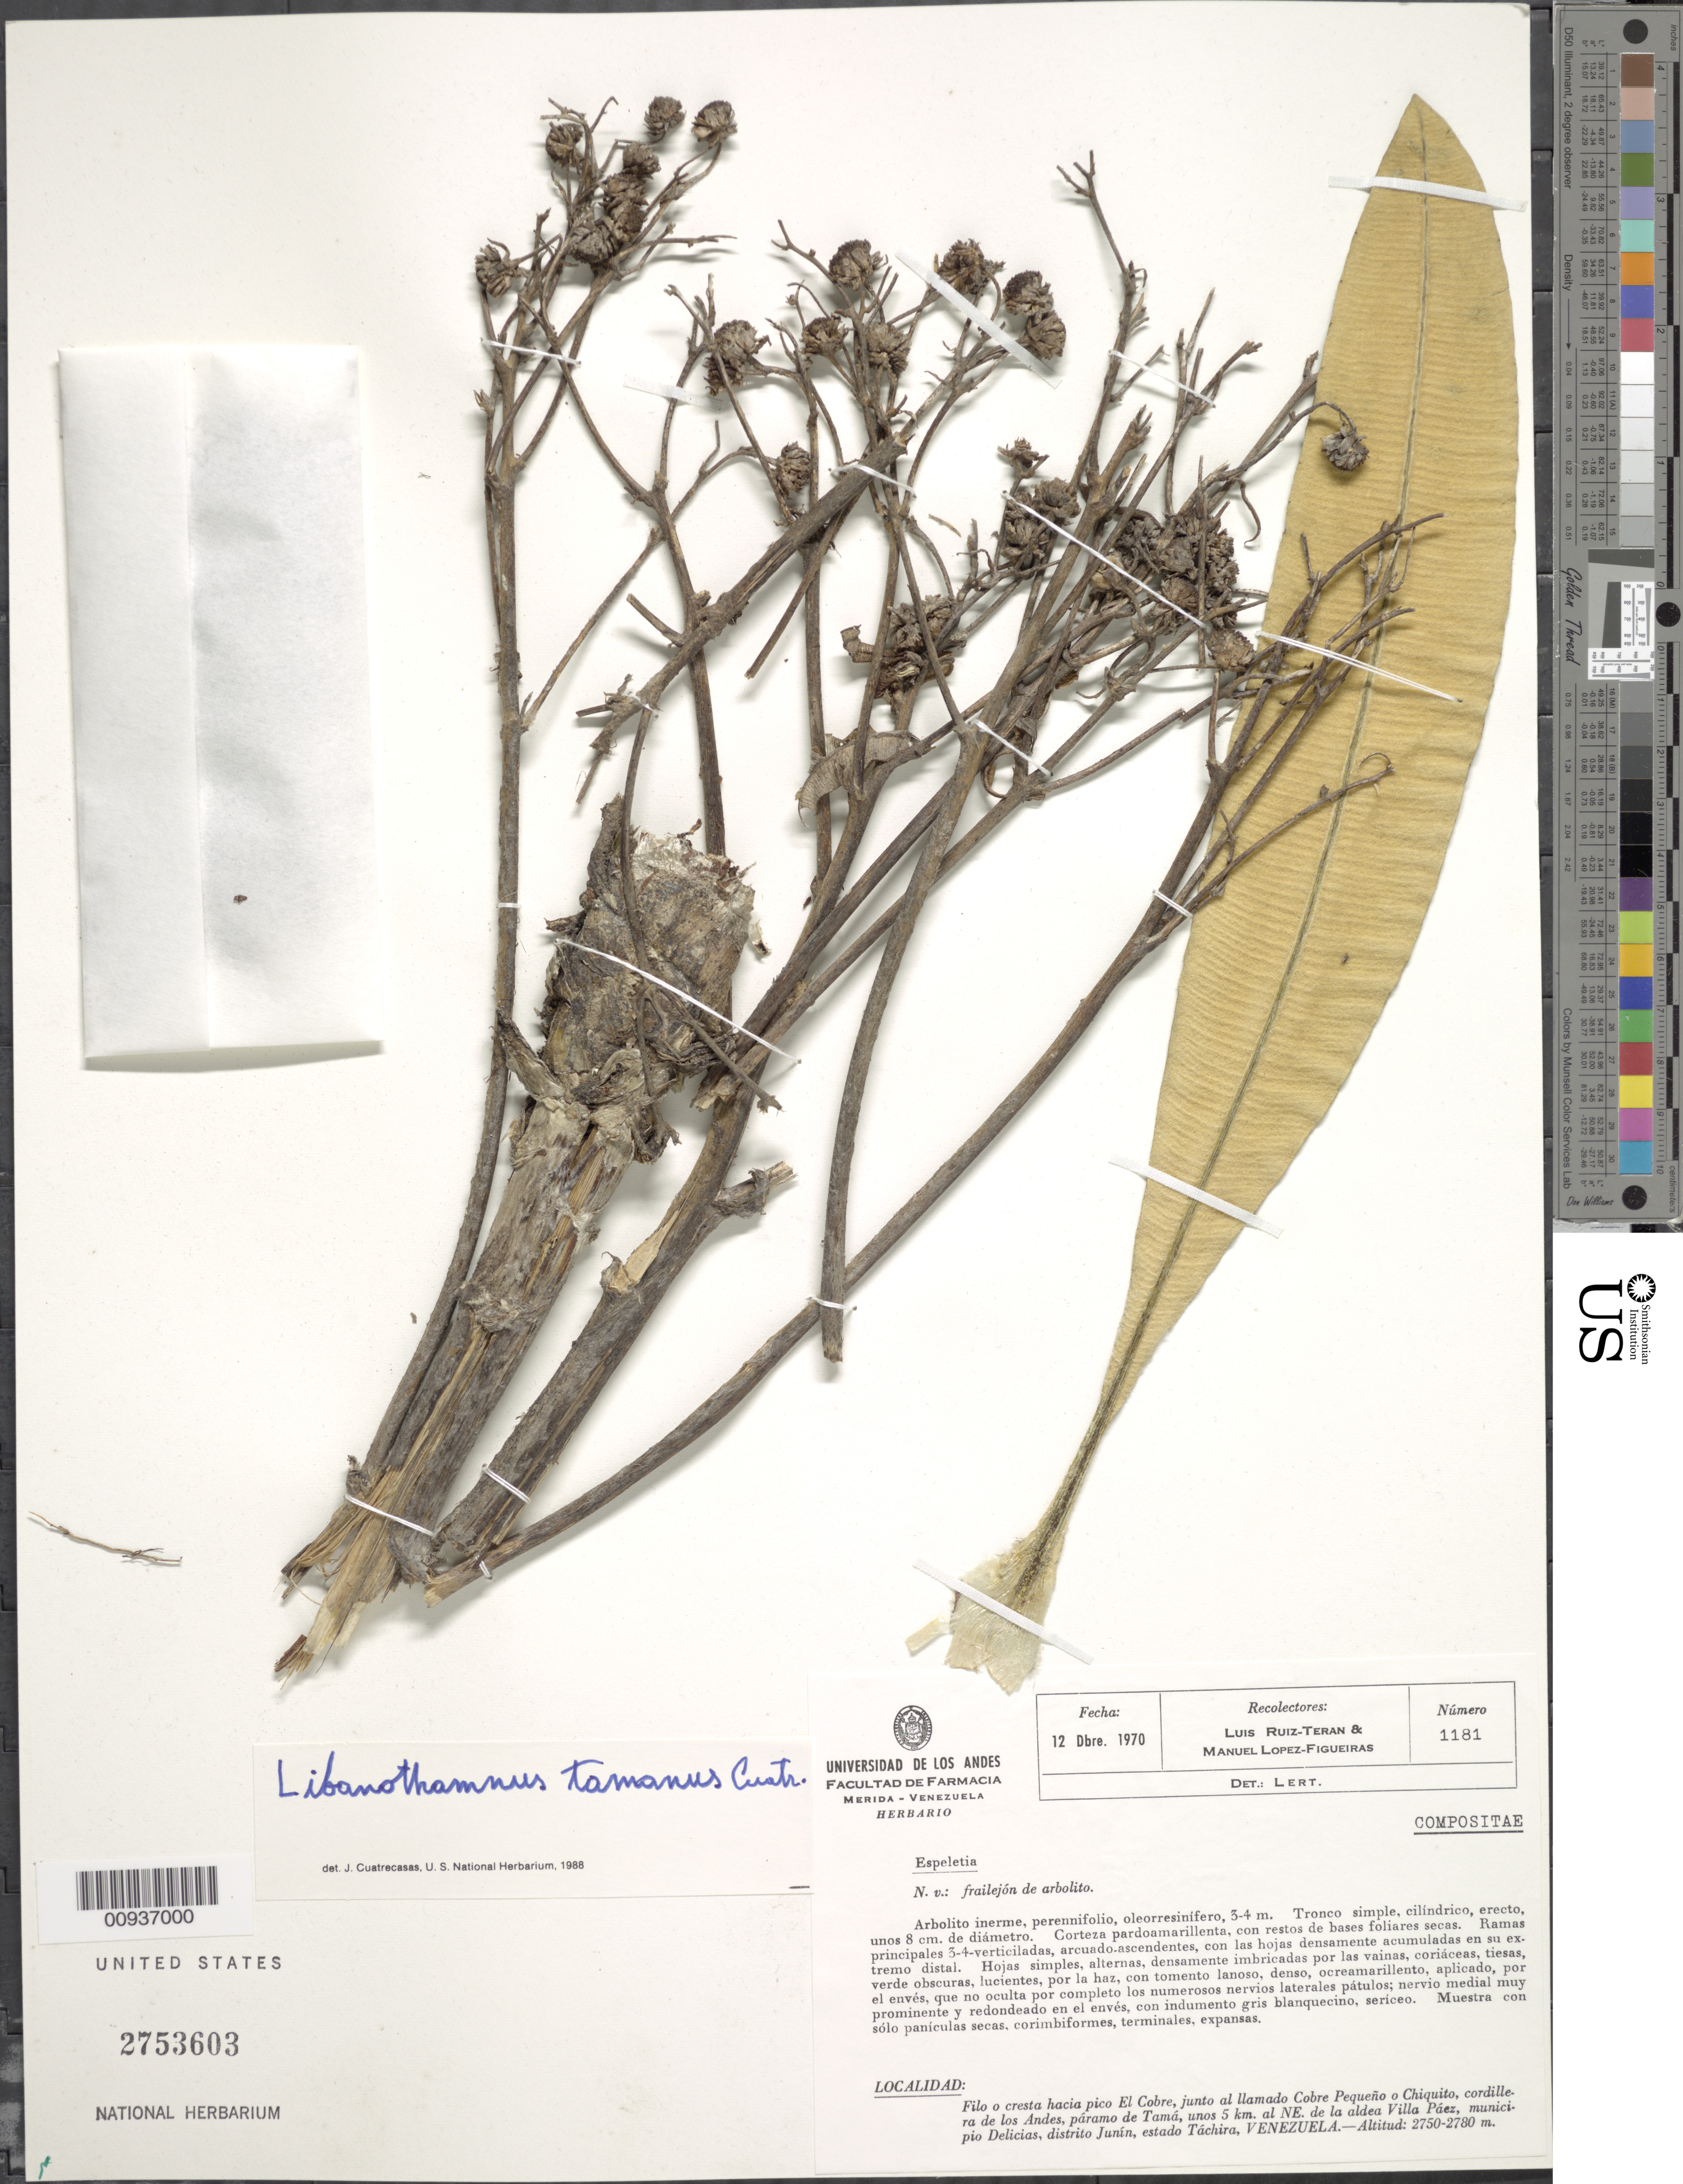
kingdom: Plantae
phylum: Tracheophyta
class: Magnoliopsida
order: Asterales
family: Asteraceae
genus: Libanothamnus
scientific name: Libanothamnus tamanus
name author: (Cuatrec.) Cuatrec.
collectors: L. E. Ruíz-Terán & M. López Figueiras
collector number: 1181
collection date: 1970-12-12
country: Venezuela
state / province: Táchira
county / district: Junín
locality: Páramo de Tamá. Filo o cresta hacia pico El Cobre, junto al llamdo Cobre Pequeño o Chiquito, cordillera de los Andes, unos 5 kmal NE de la aldea Villa Páez, municipio Delicias.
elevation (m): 2750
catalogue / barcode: US 2753603